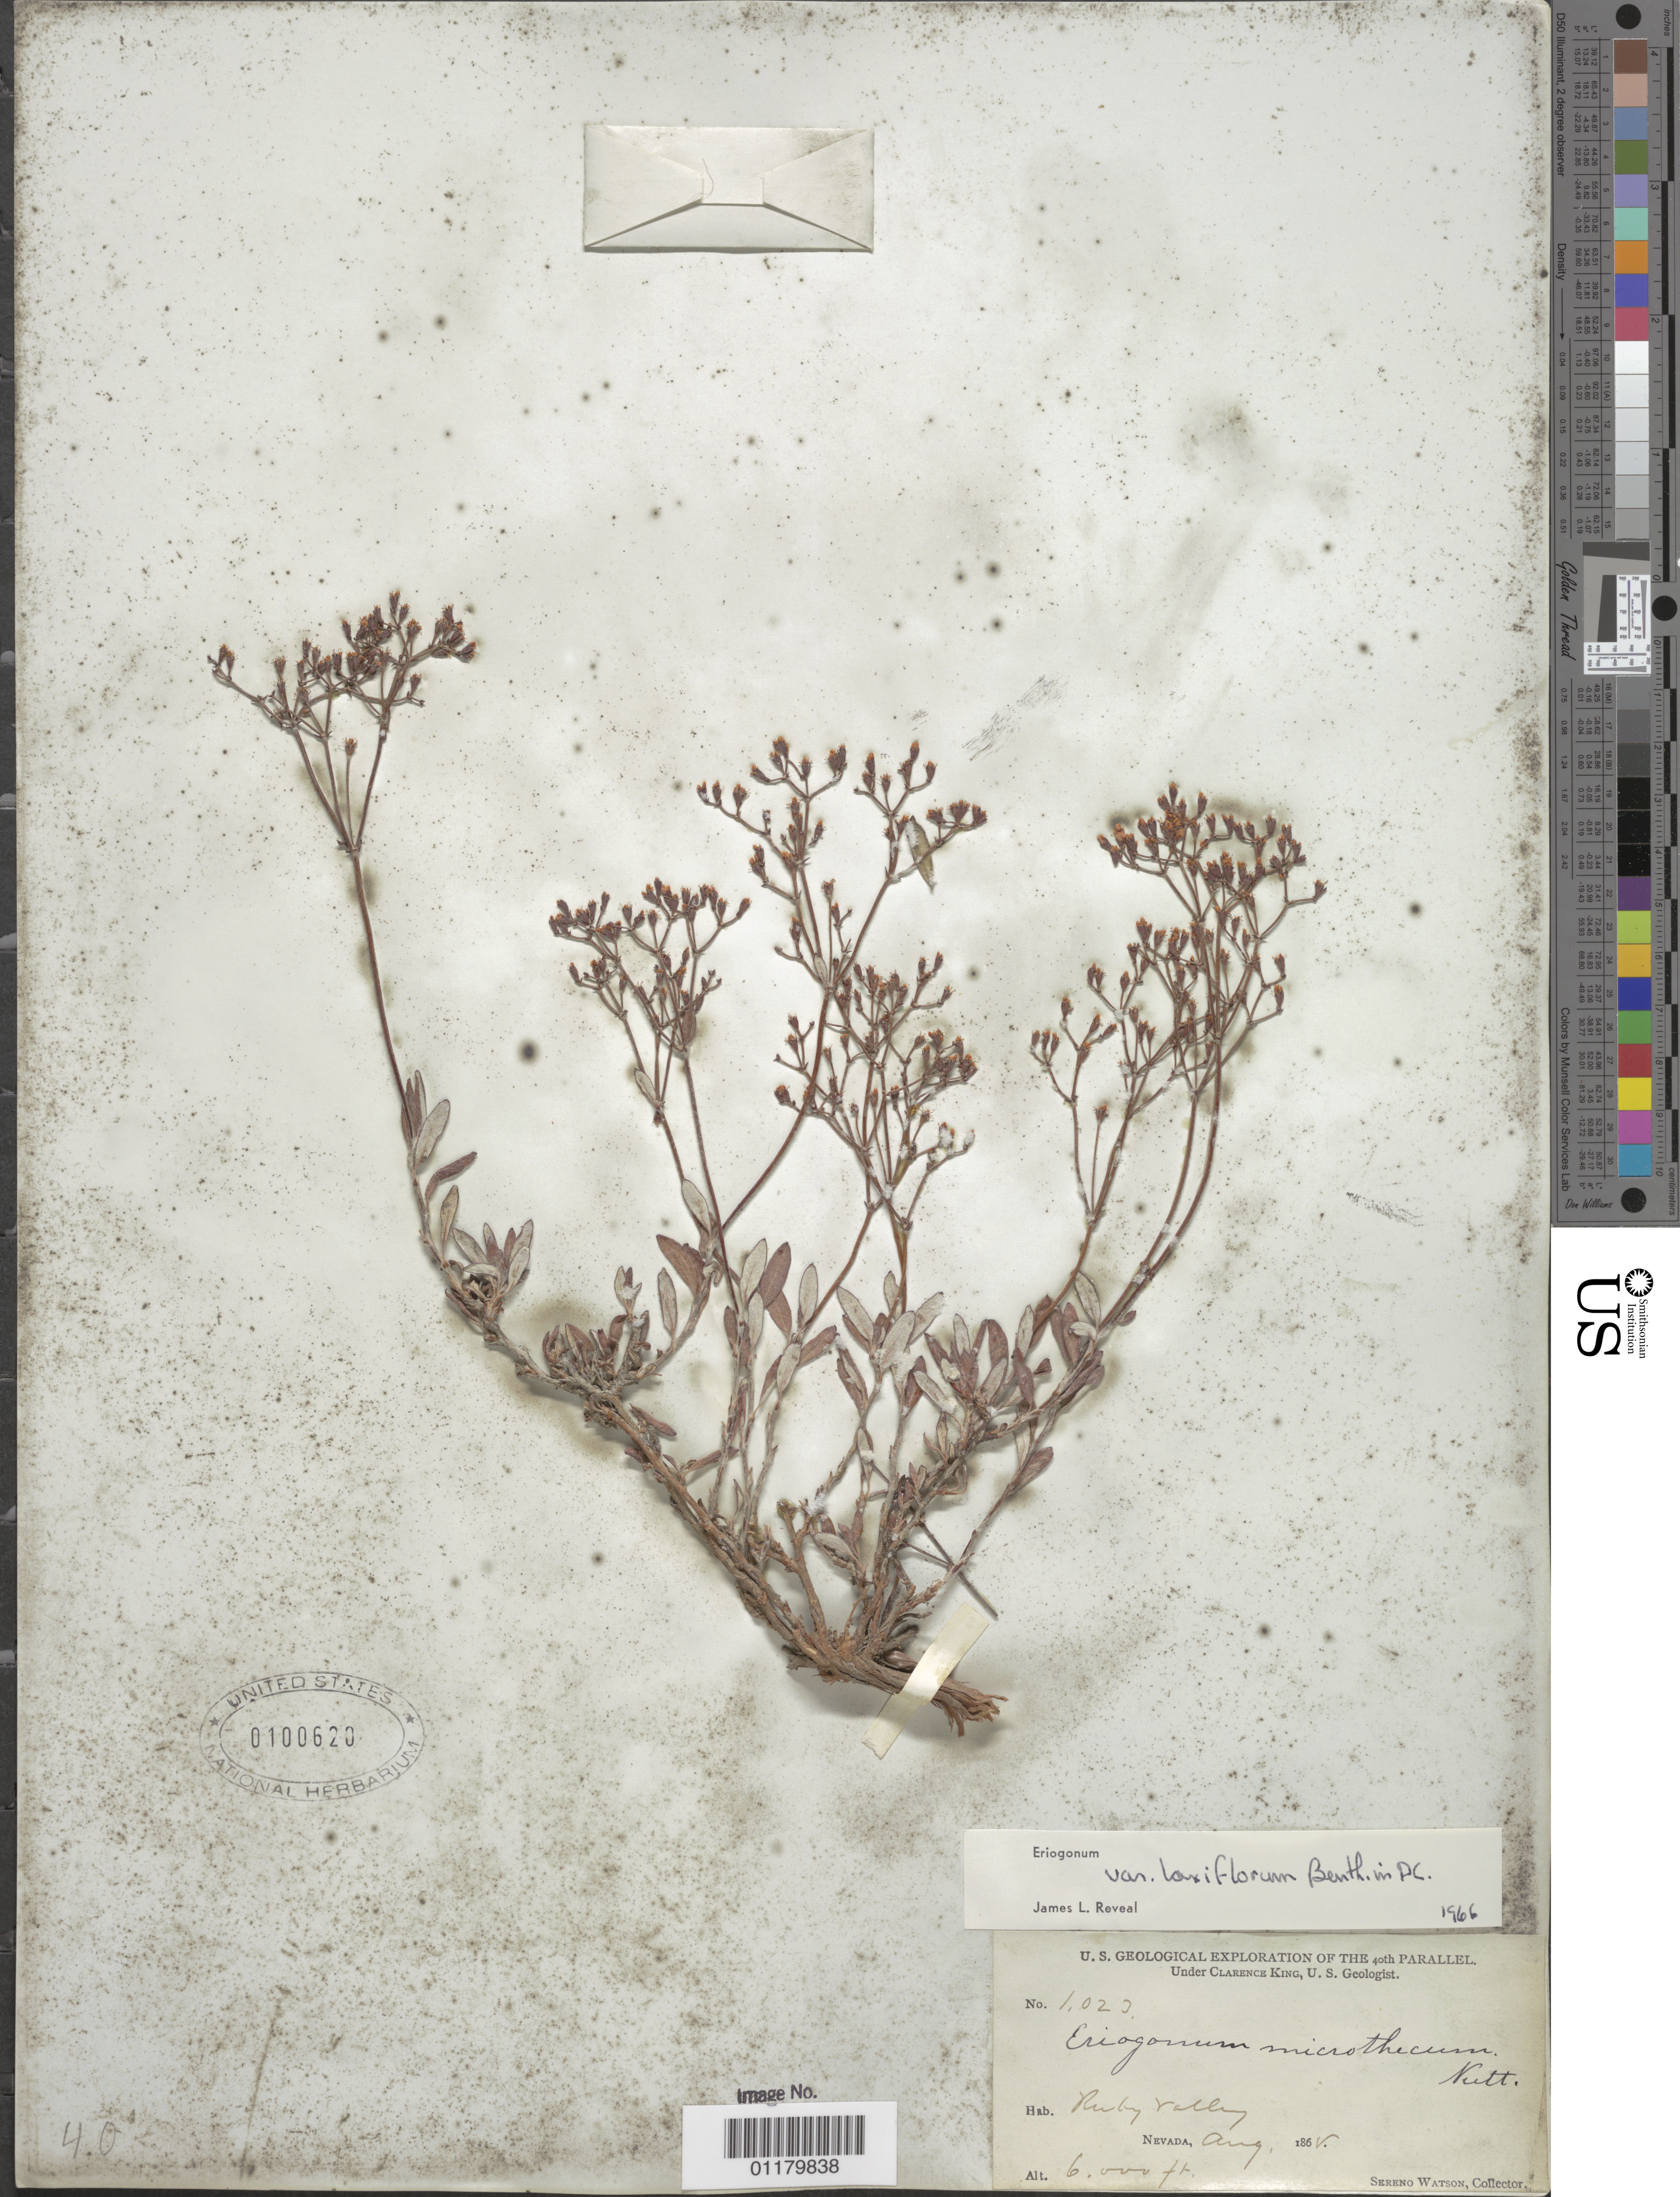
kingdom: Plantae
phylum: Tracheophyta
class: Magnoliopsida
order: Caryophyllales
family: Polygonaceae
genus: Eriogonum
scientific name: Eriogonum microtheca var. laxiflorum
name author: Hook.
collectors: S. Watson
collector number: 1023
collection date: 1868-08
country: United States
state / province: Nevada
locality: Ruby Valley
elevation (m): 1829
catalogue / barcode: US 100620